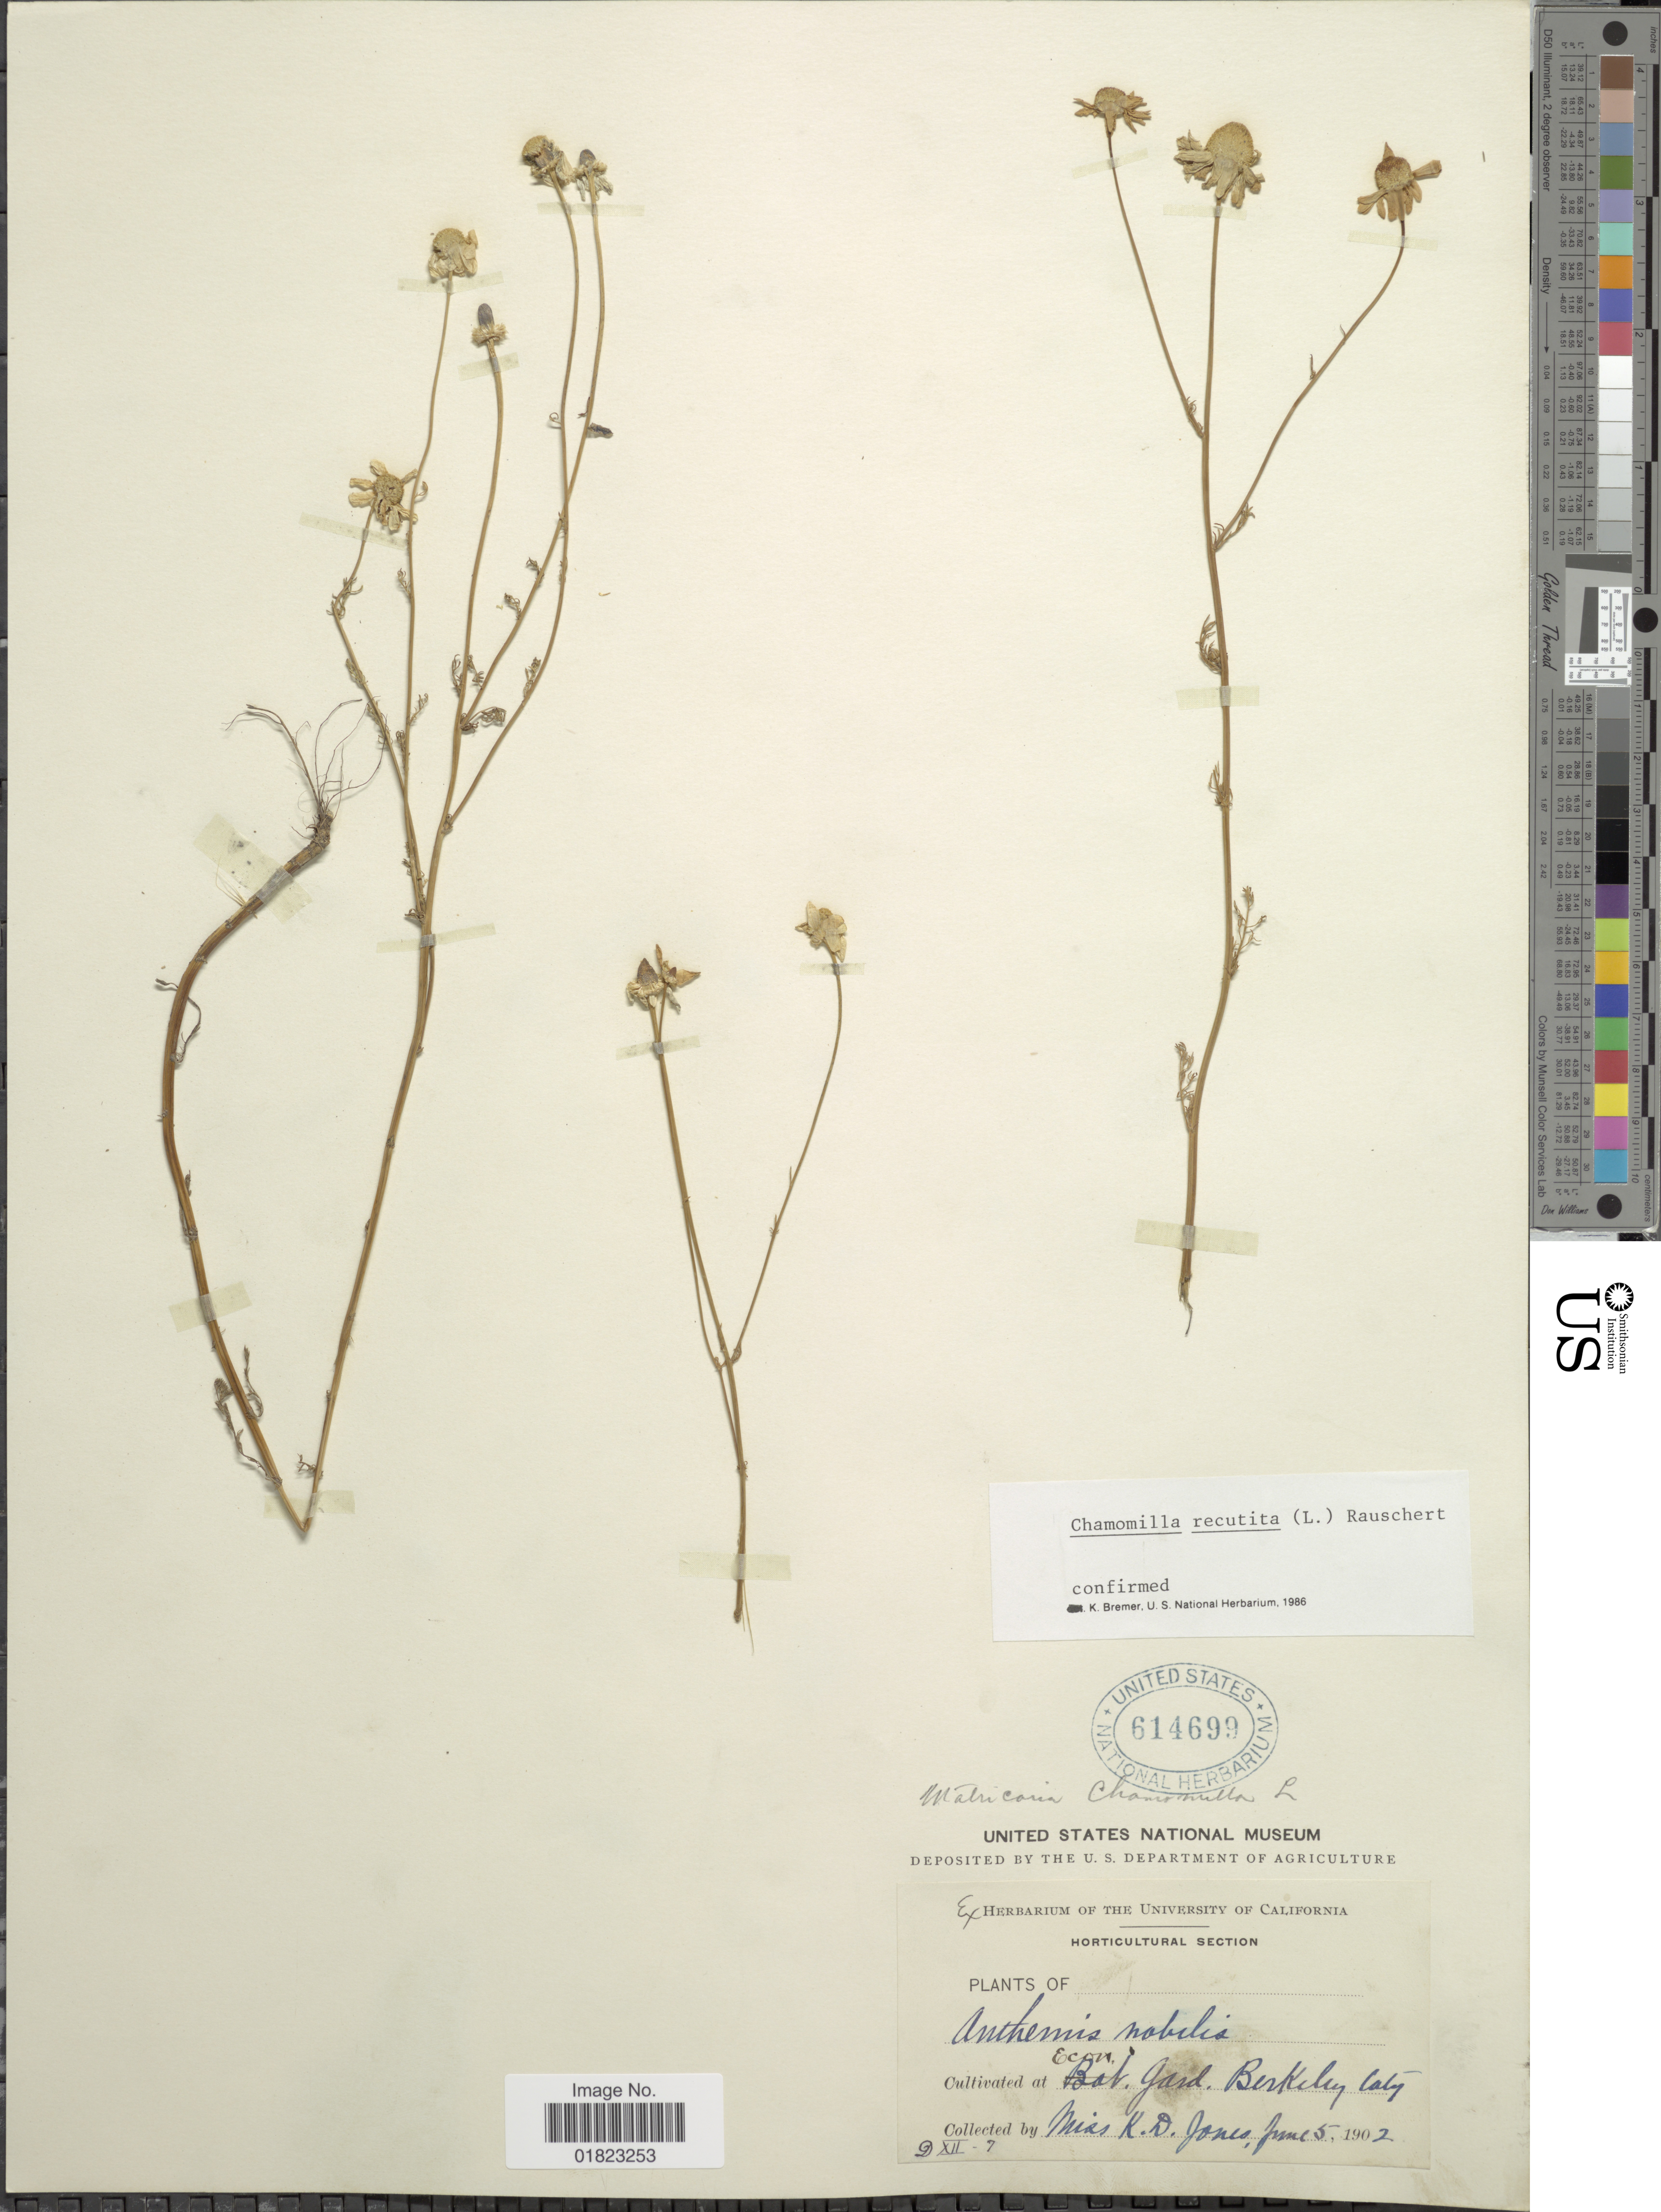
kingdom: Plantae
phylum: Tracheophyta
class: Magnoliopsida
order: Asterales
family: Asteraceae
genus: Matricaria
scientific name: Matricaria recutita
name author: L.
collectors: K. D. Jones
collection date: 1902-06-05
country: United States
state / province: California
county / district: Alameda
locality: Cultivated at Econ Gard. Berkeley Caly.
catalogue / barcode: US 614699